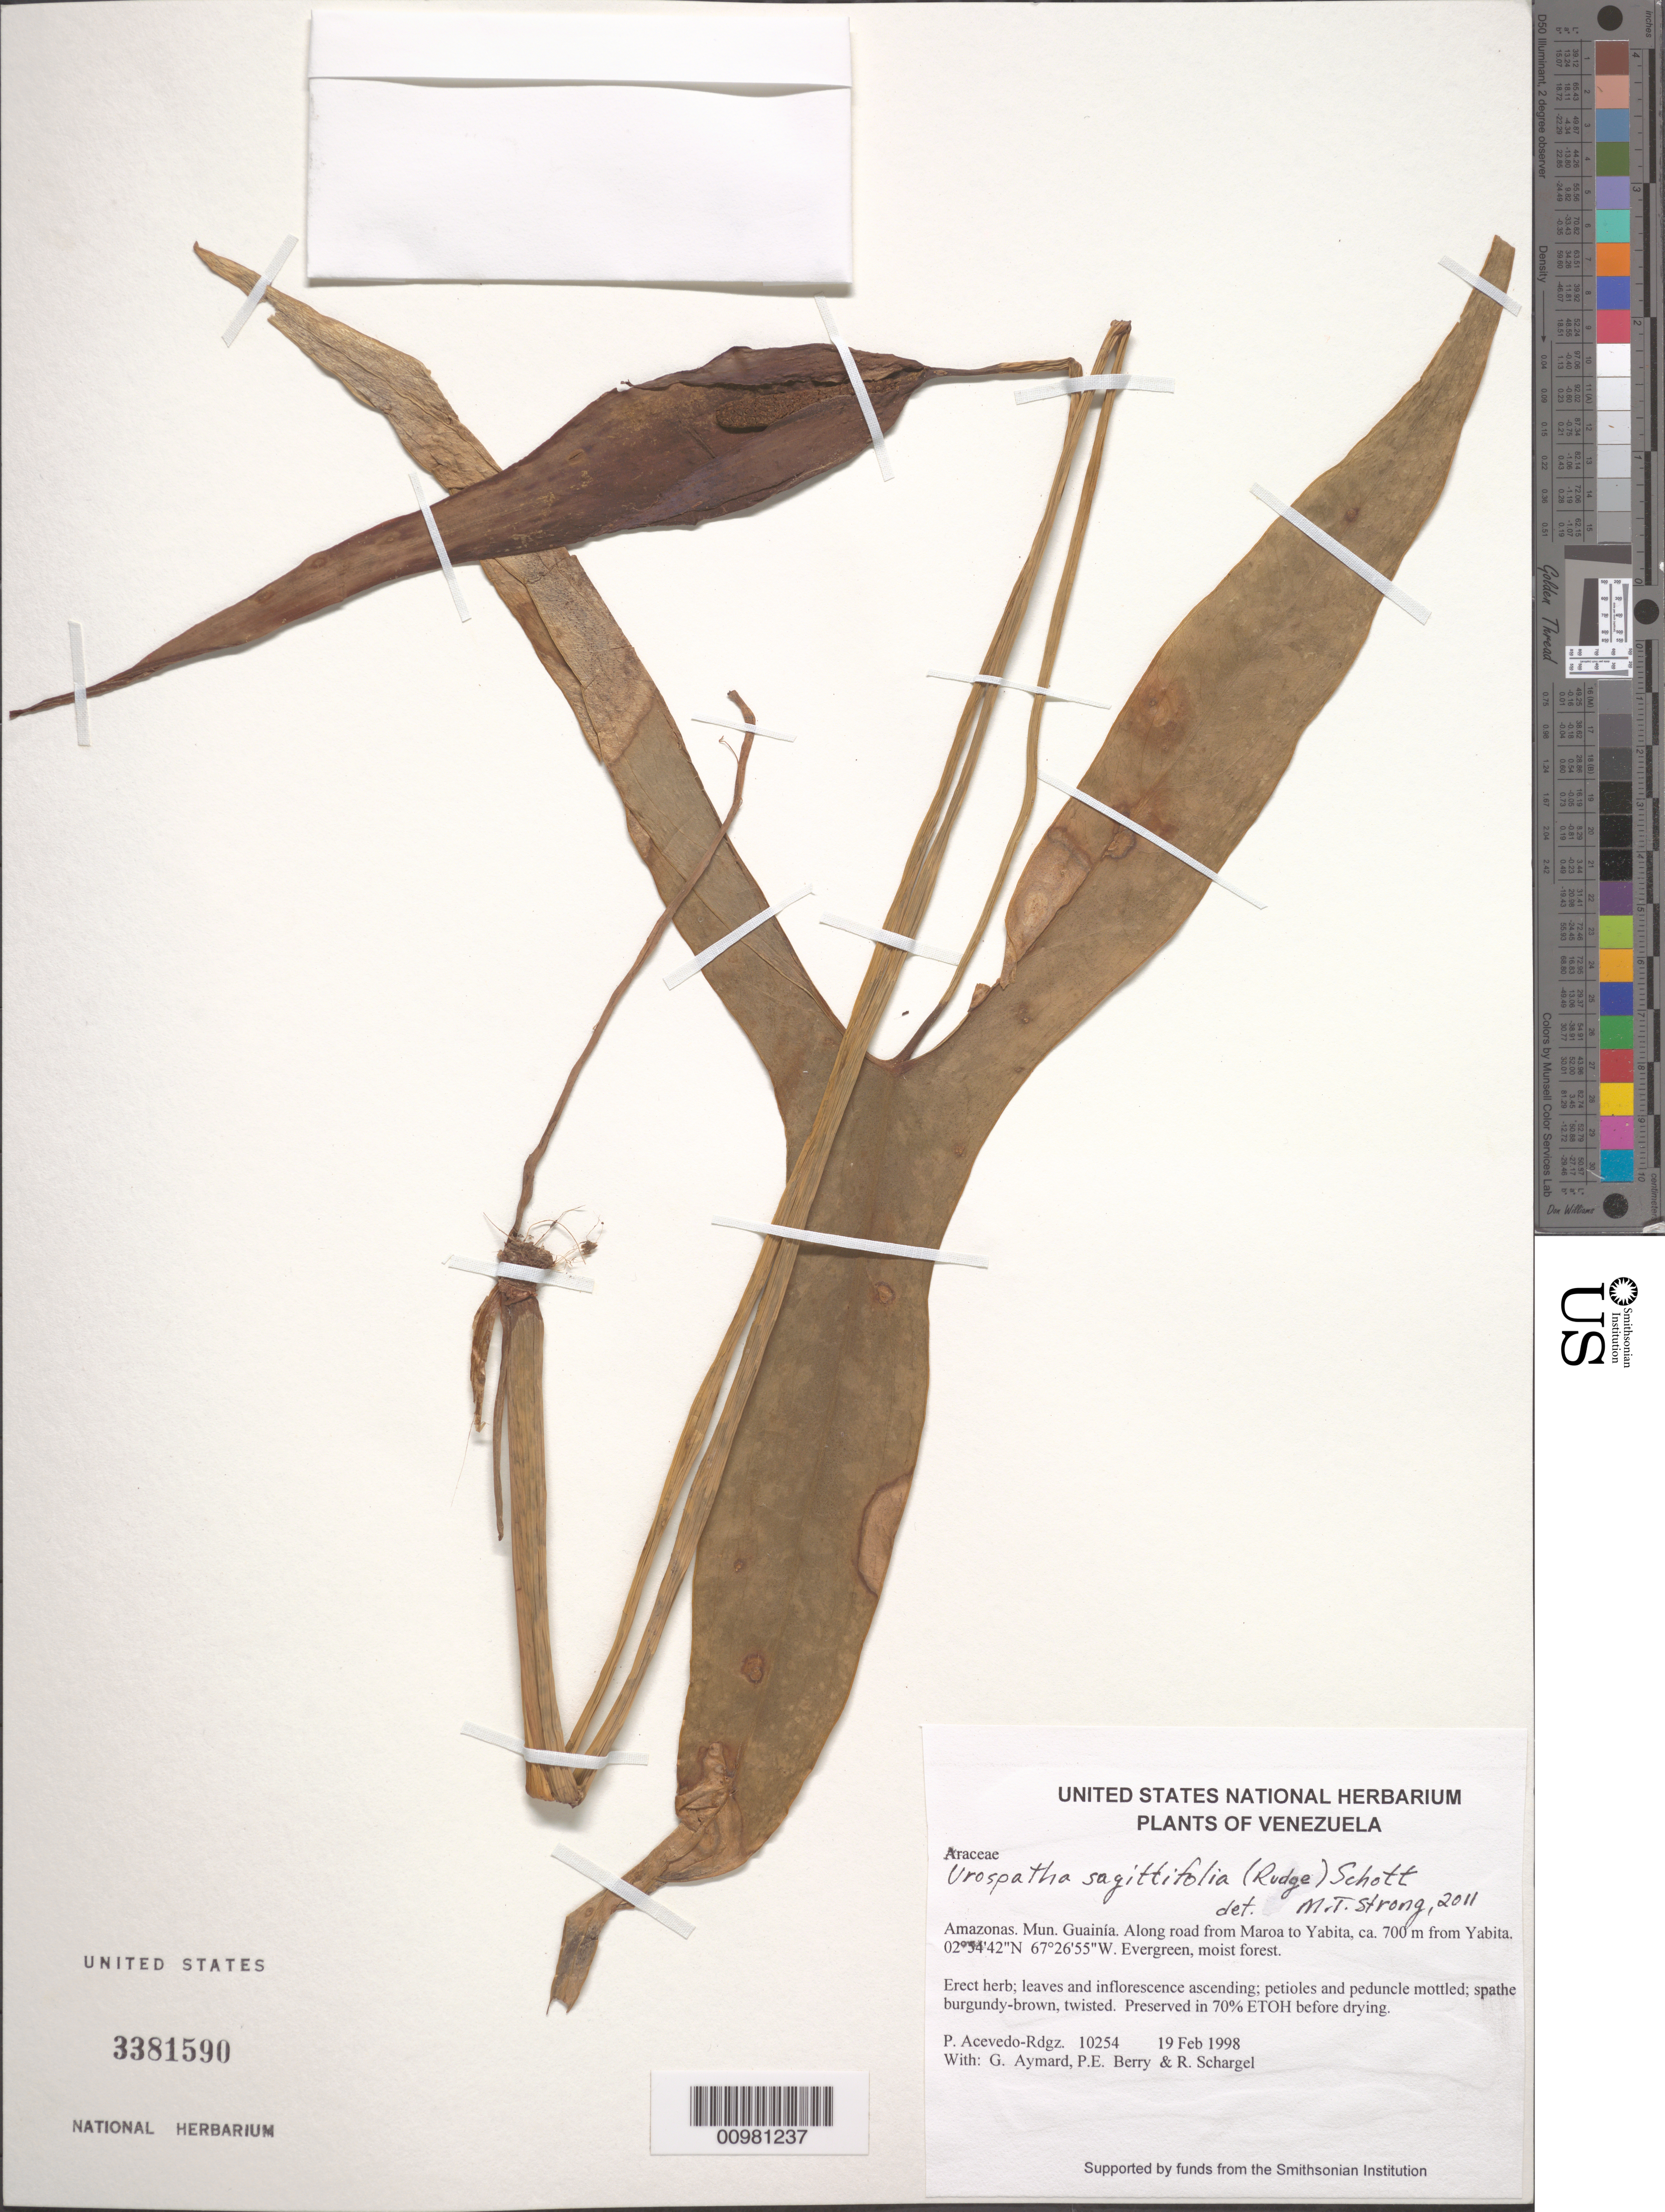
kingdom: Plantae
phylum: Tracheophyta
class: Liliopsida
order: Alismatales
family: Araceae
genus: Urospatha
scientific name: Urospatha sagittifolia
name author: (Rudge) Schott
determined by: Strong, M. T., (US), Smithsonian Institution - National Museum of Natural History (UNITED STATES)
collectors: P. Acevedo-Rodr., G. A. Aymard, P. E. Berry & R. Schargel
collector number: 10254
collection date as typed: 19 Feb 1998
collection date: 1998-02-19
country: Venezuela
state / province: Amazonas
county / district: Maroa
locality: Along road from Maroa to Yabita, ca. 700 m from Yabita.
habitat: Evergreen, moist forest.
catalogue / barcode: US 3581590